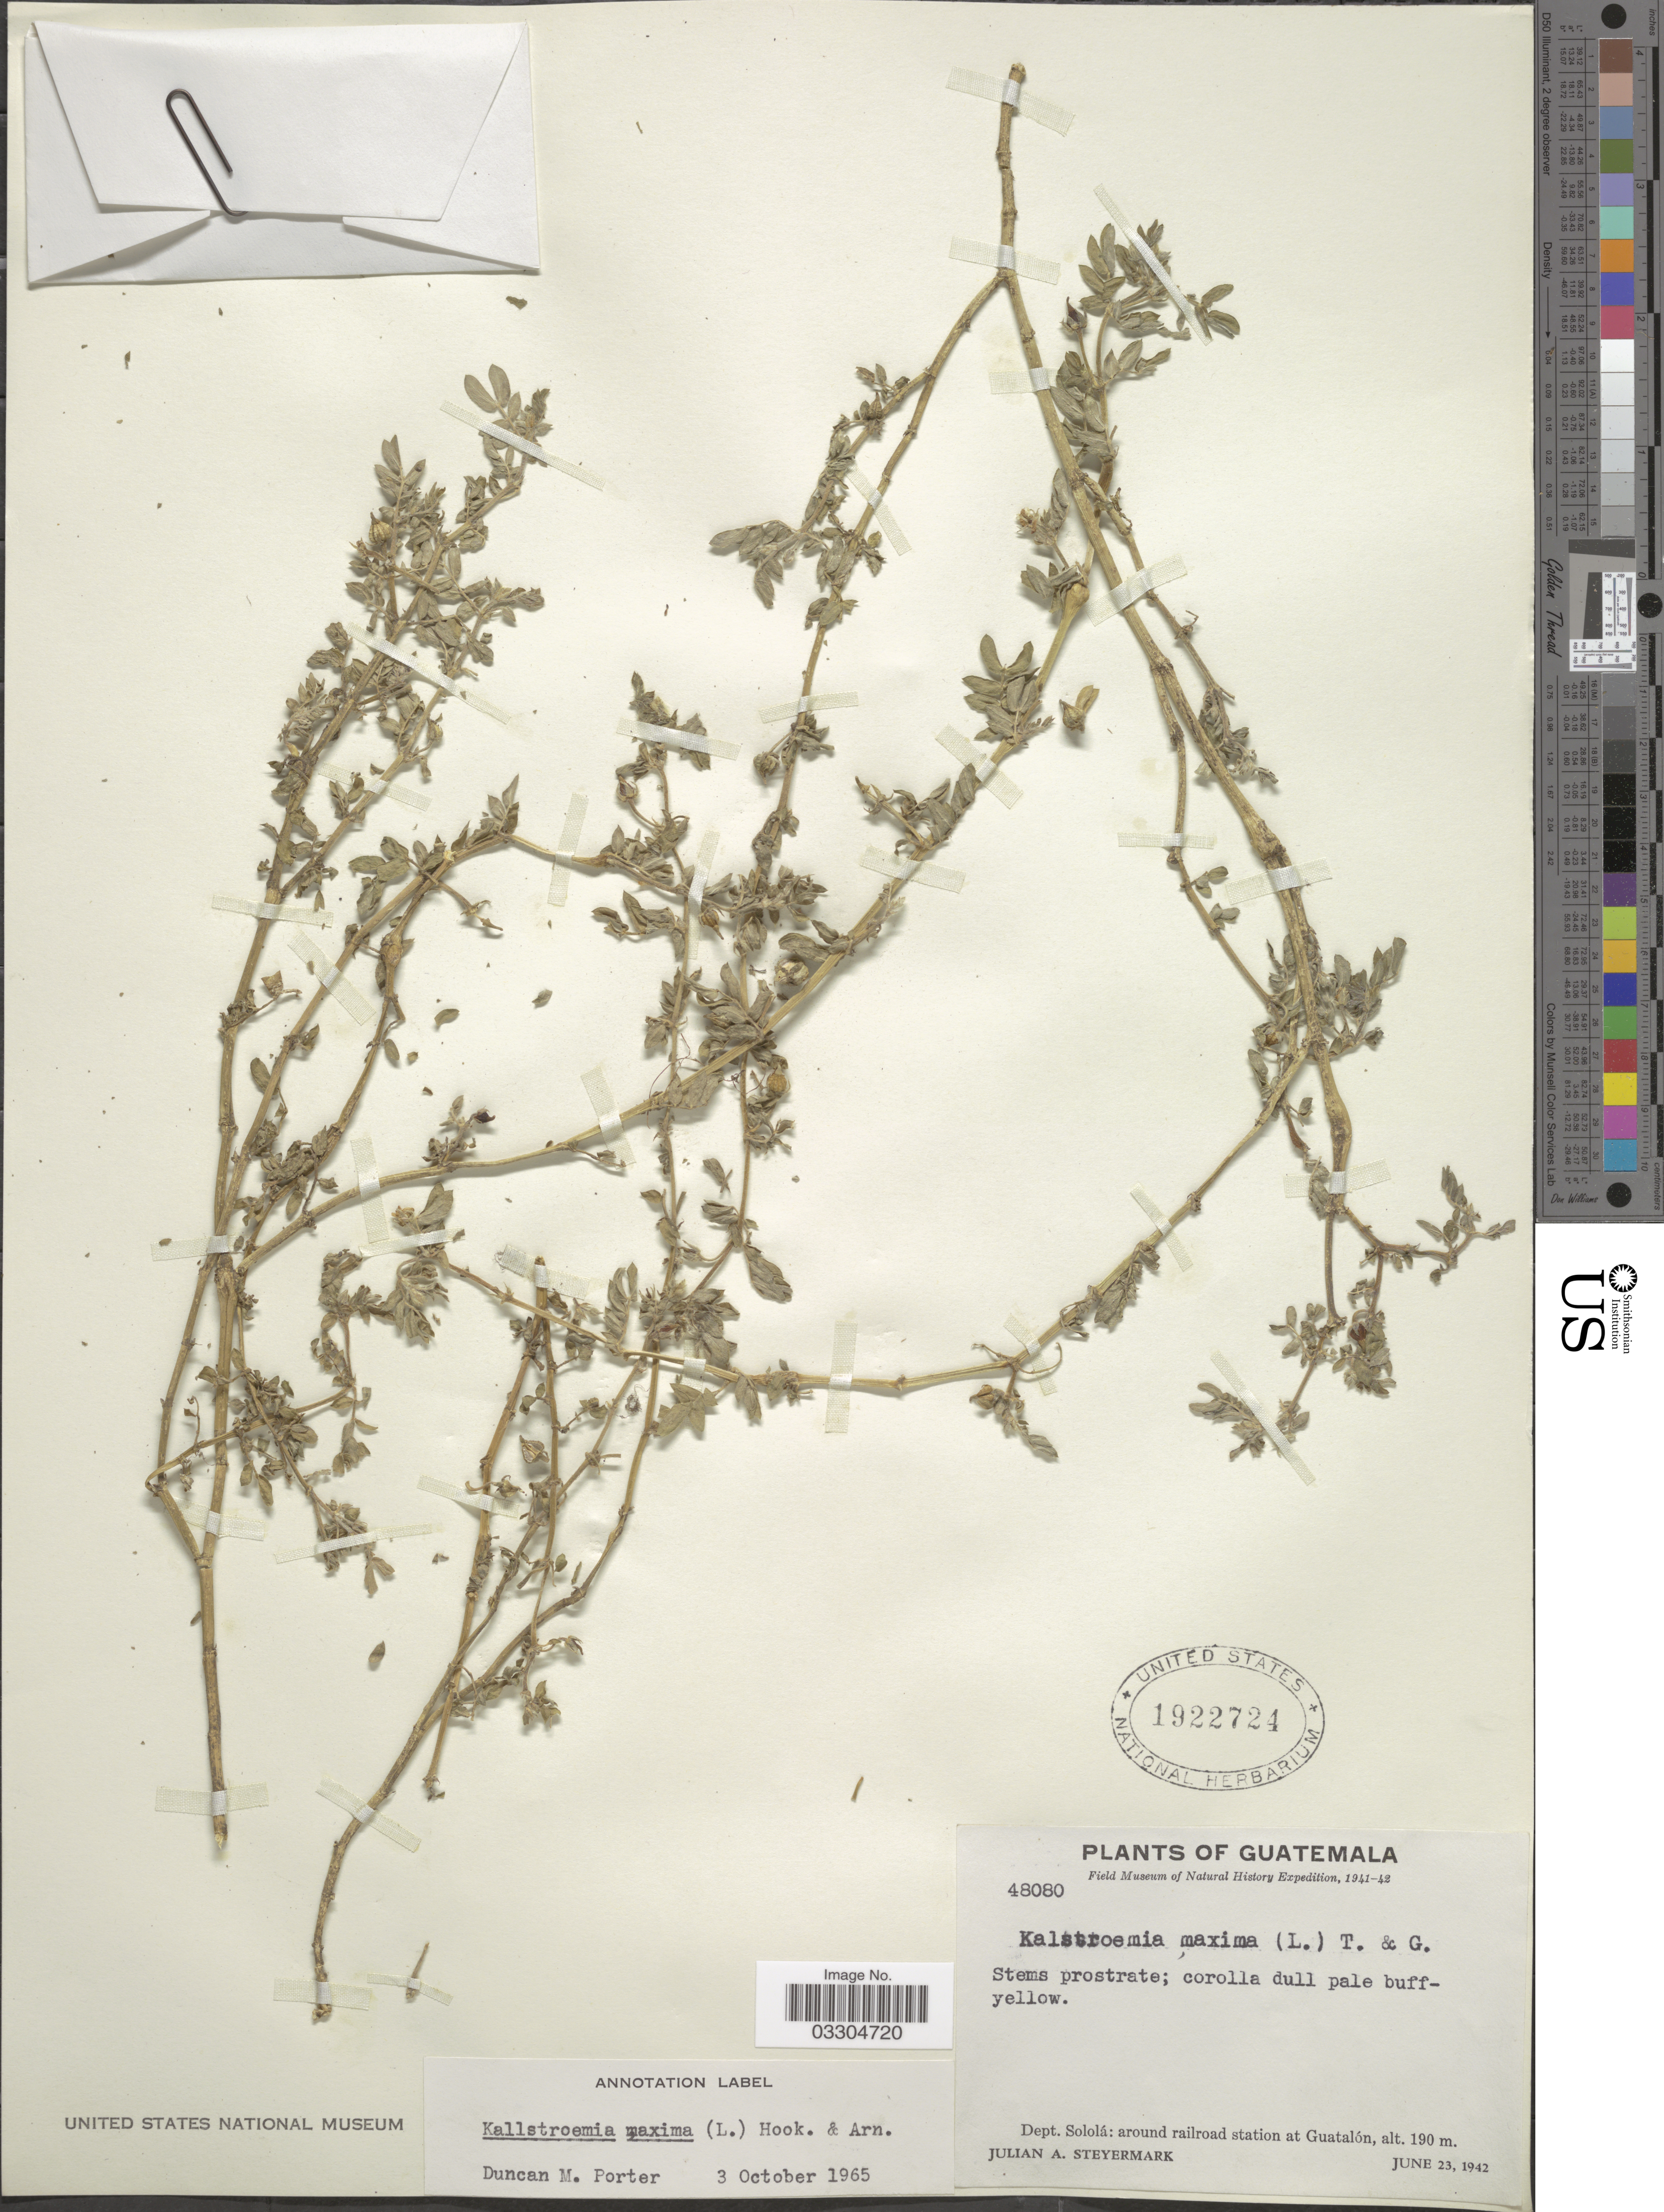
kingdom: Plantae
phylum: Tracheophyta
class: Magnoliopsida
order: Zygophyllales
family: Zygophyllaceae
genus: Kallstroemia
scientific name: Kallstroemia maxima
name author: (L.) Hook. & Arn.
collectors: J. Steyermark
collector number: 48080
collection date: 1942-06-23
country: Guatemala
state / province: Sololá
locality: around railroad station at Guatalón.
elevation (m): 190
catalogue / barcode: US 1922724